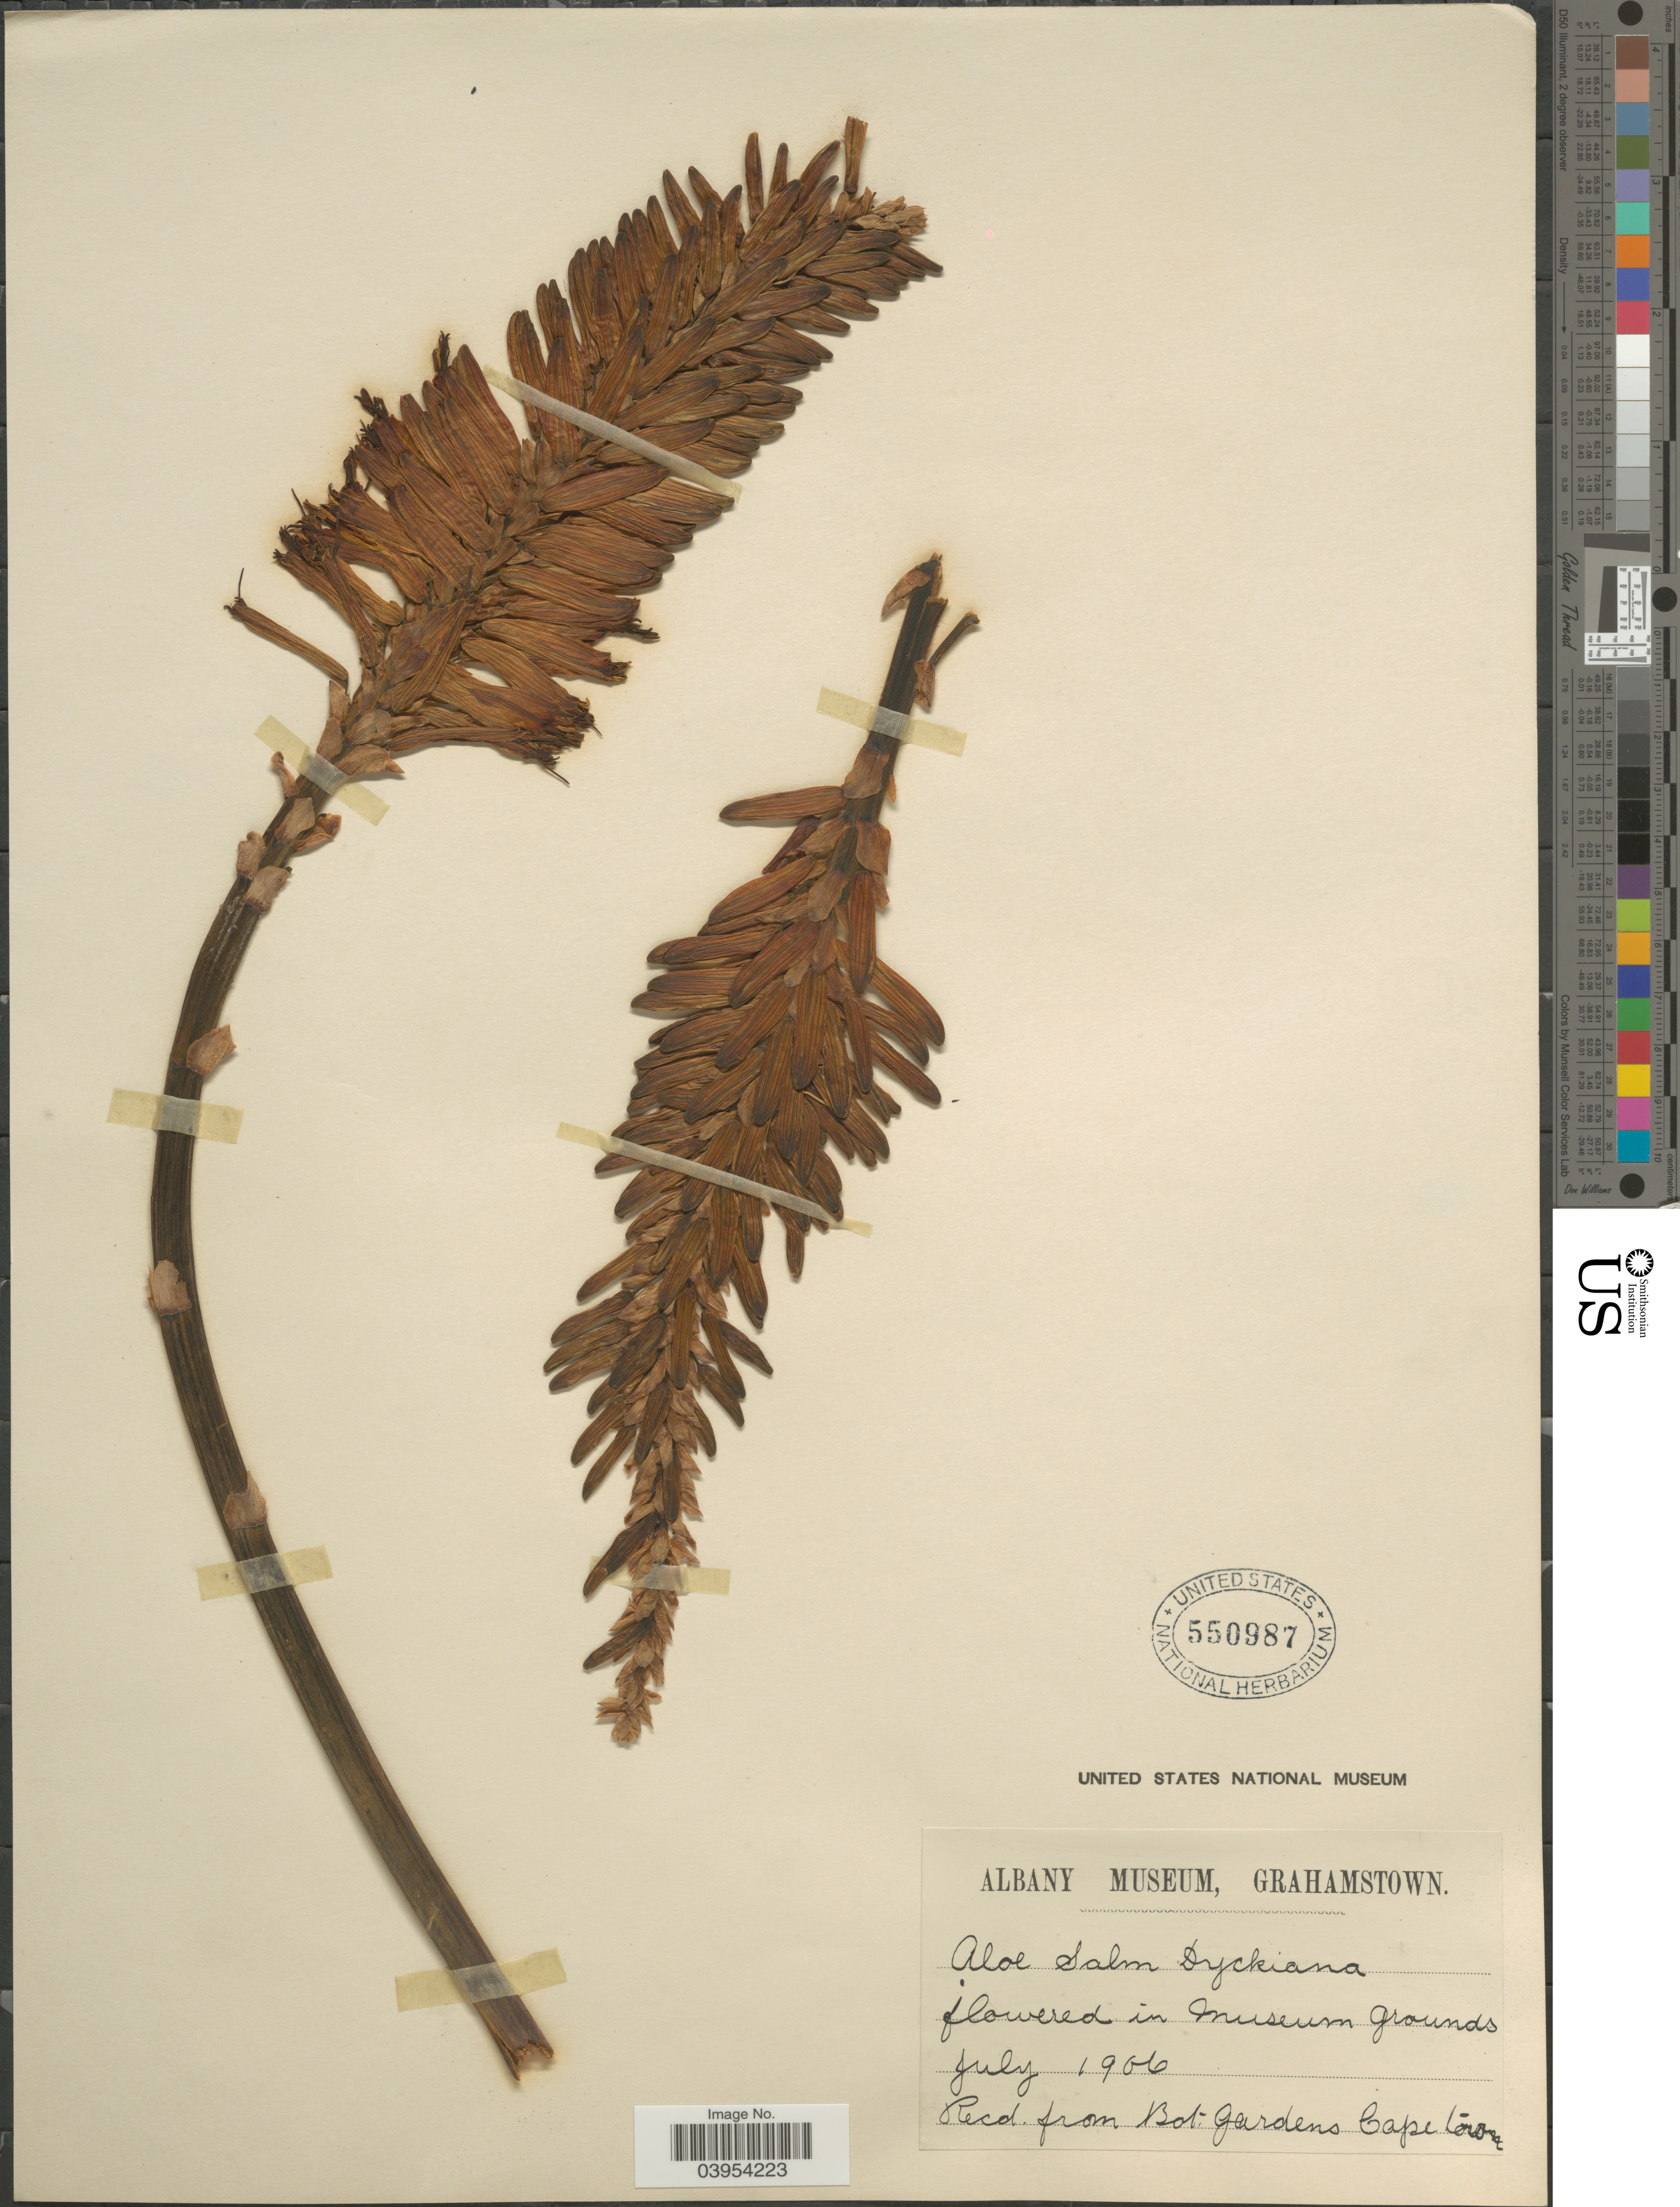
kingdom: Plantae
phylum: Tracheophyta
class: Liliopsida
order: Asparagales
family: Asphodelaceae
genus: Aloe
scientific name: Aloe salm-dyckiana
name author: Schult. & Schult. f.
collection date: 1906-07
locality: In Museum grounds.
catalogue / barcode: US 550987